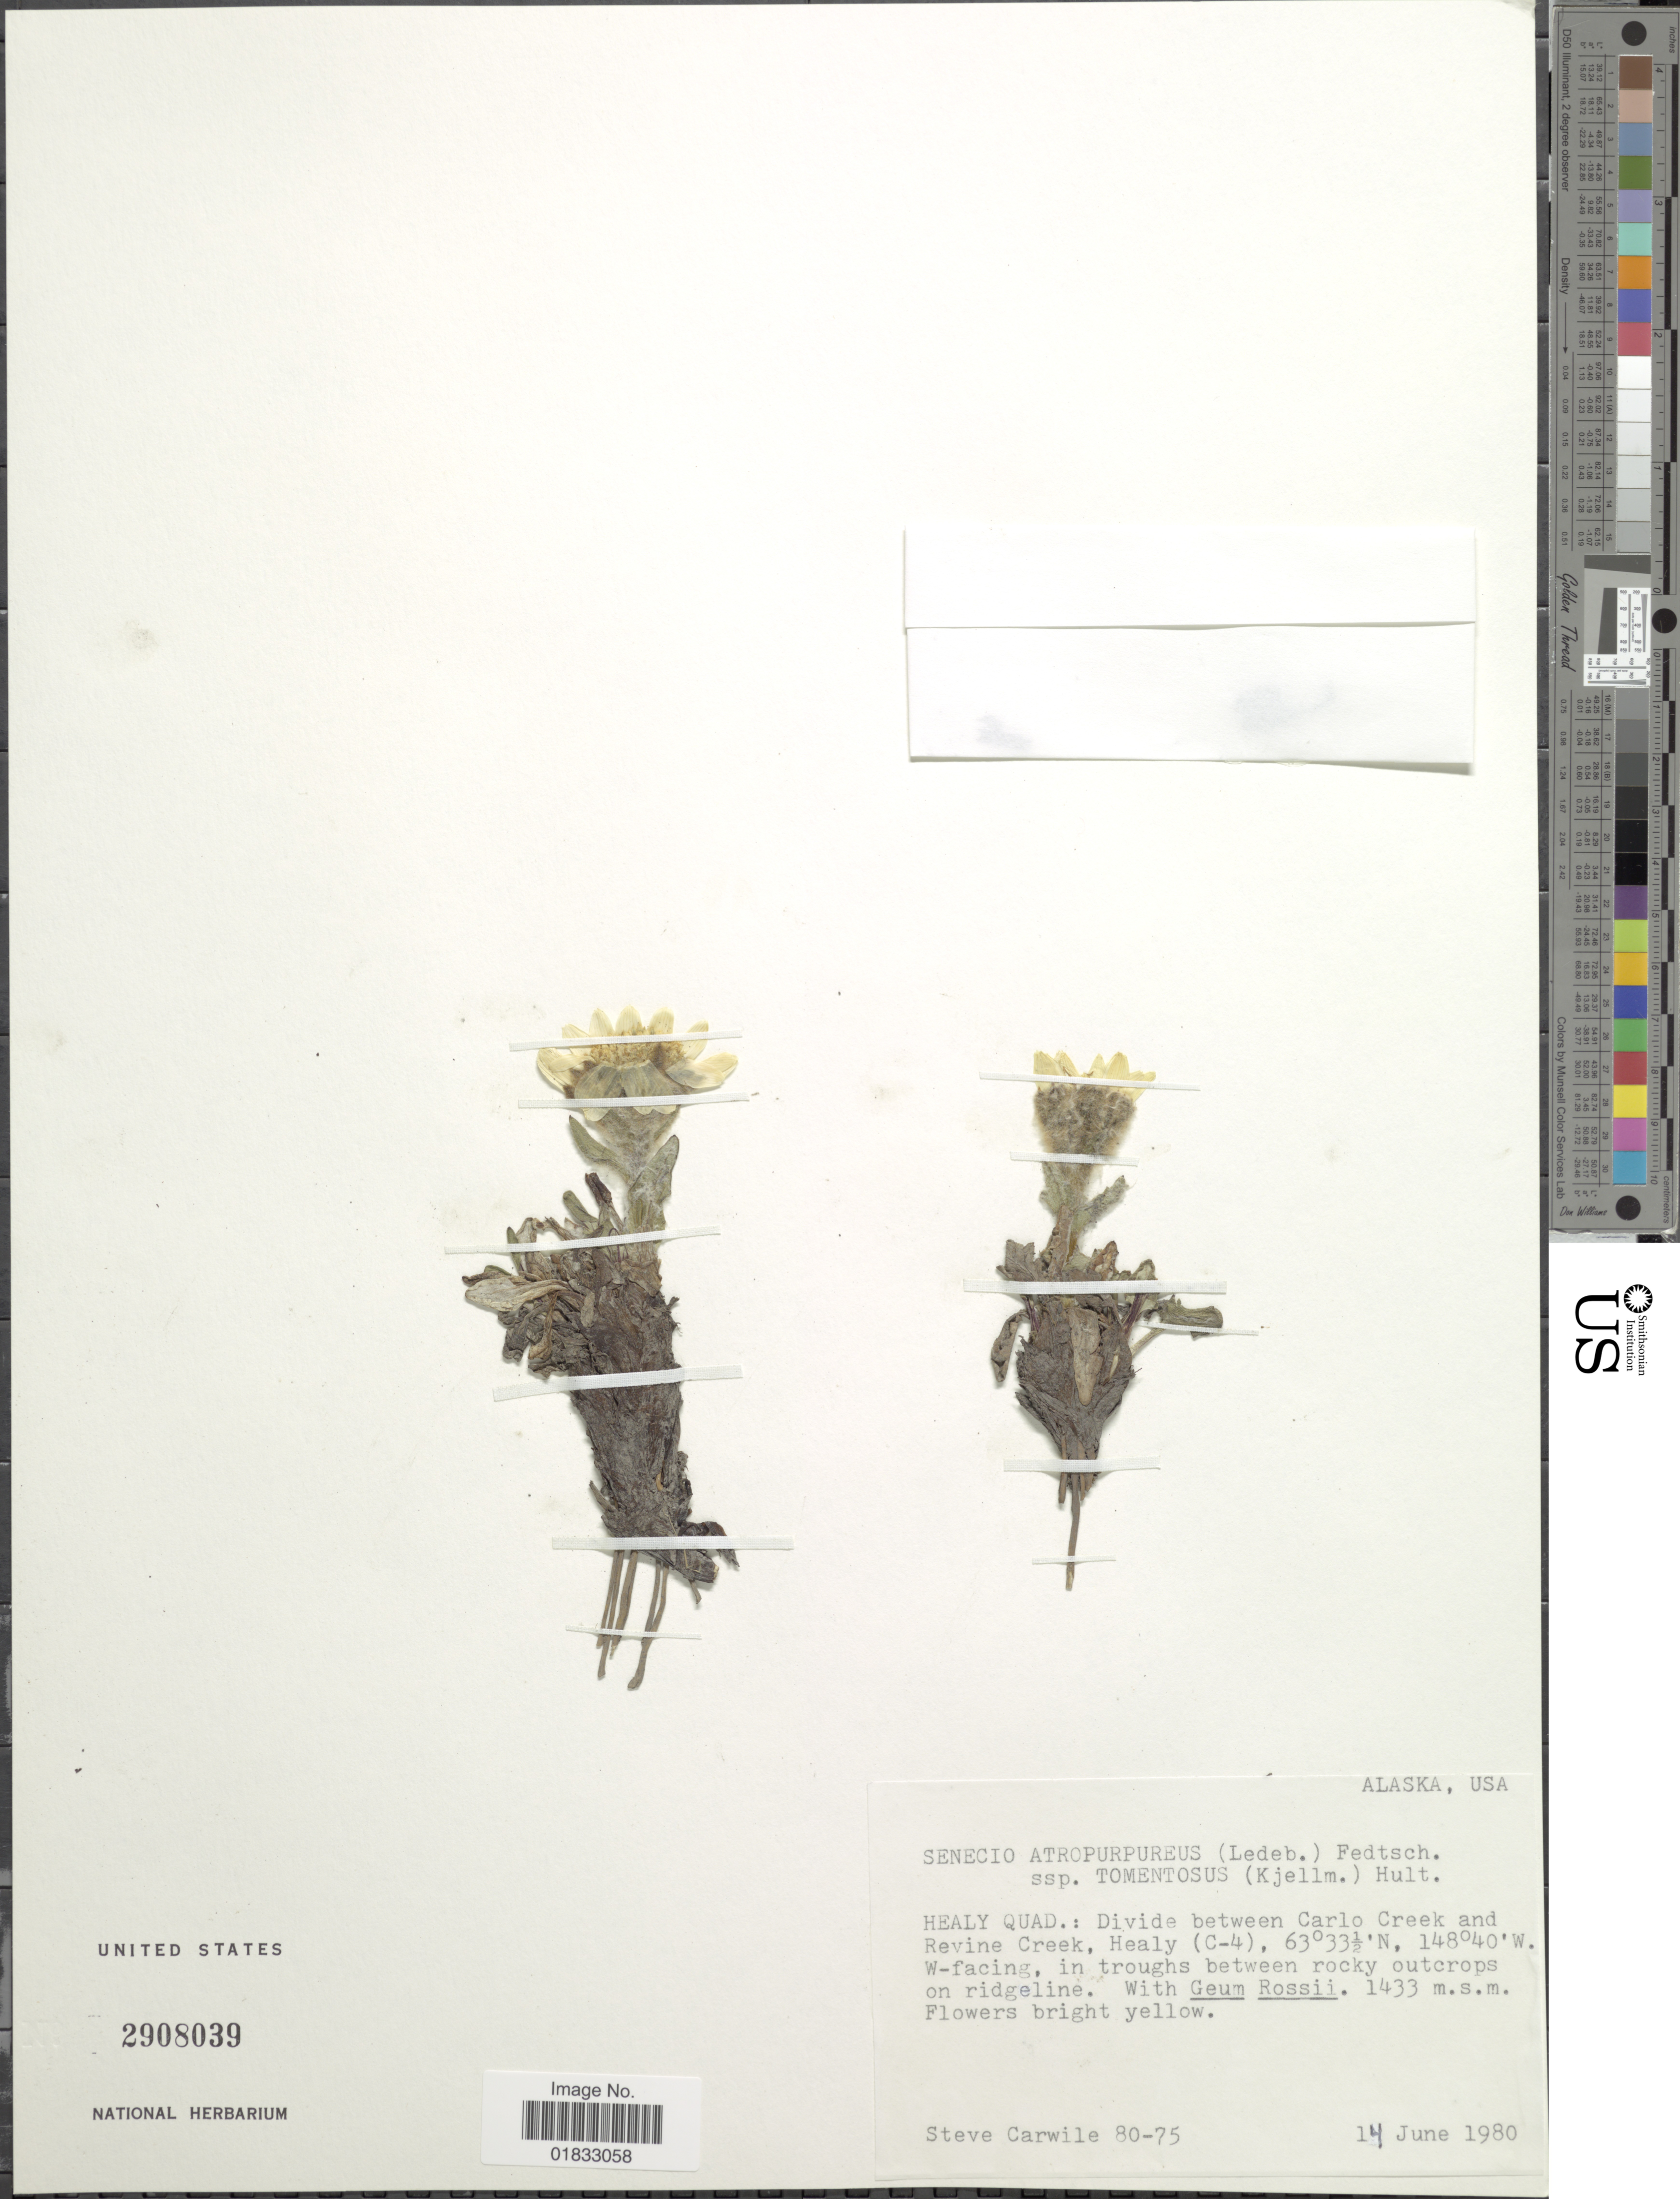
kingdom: Plantae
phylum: Tracheophyta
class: Magnoliopsida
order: Asterales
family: Asteraceae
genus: Tephroseris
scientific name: Tephroseris kjellmanii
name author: (A.E. Porsild) Holub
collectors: S. Carwile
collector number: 80-75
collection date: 1980-06-14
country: United States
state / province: Alaska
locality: Healy Quad: Divide between Carlo Creek and Revine Creek; Healy (C-4)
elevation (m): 1433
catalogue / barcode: US 2908039